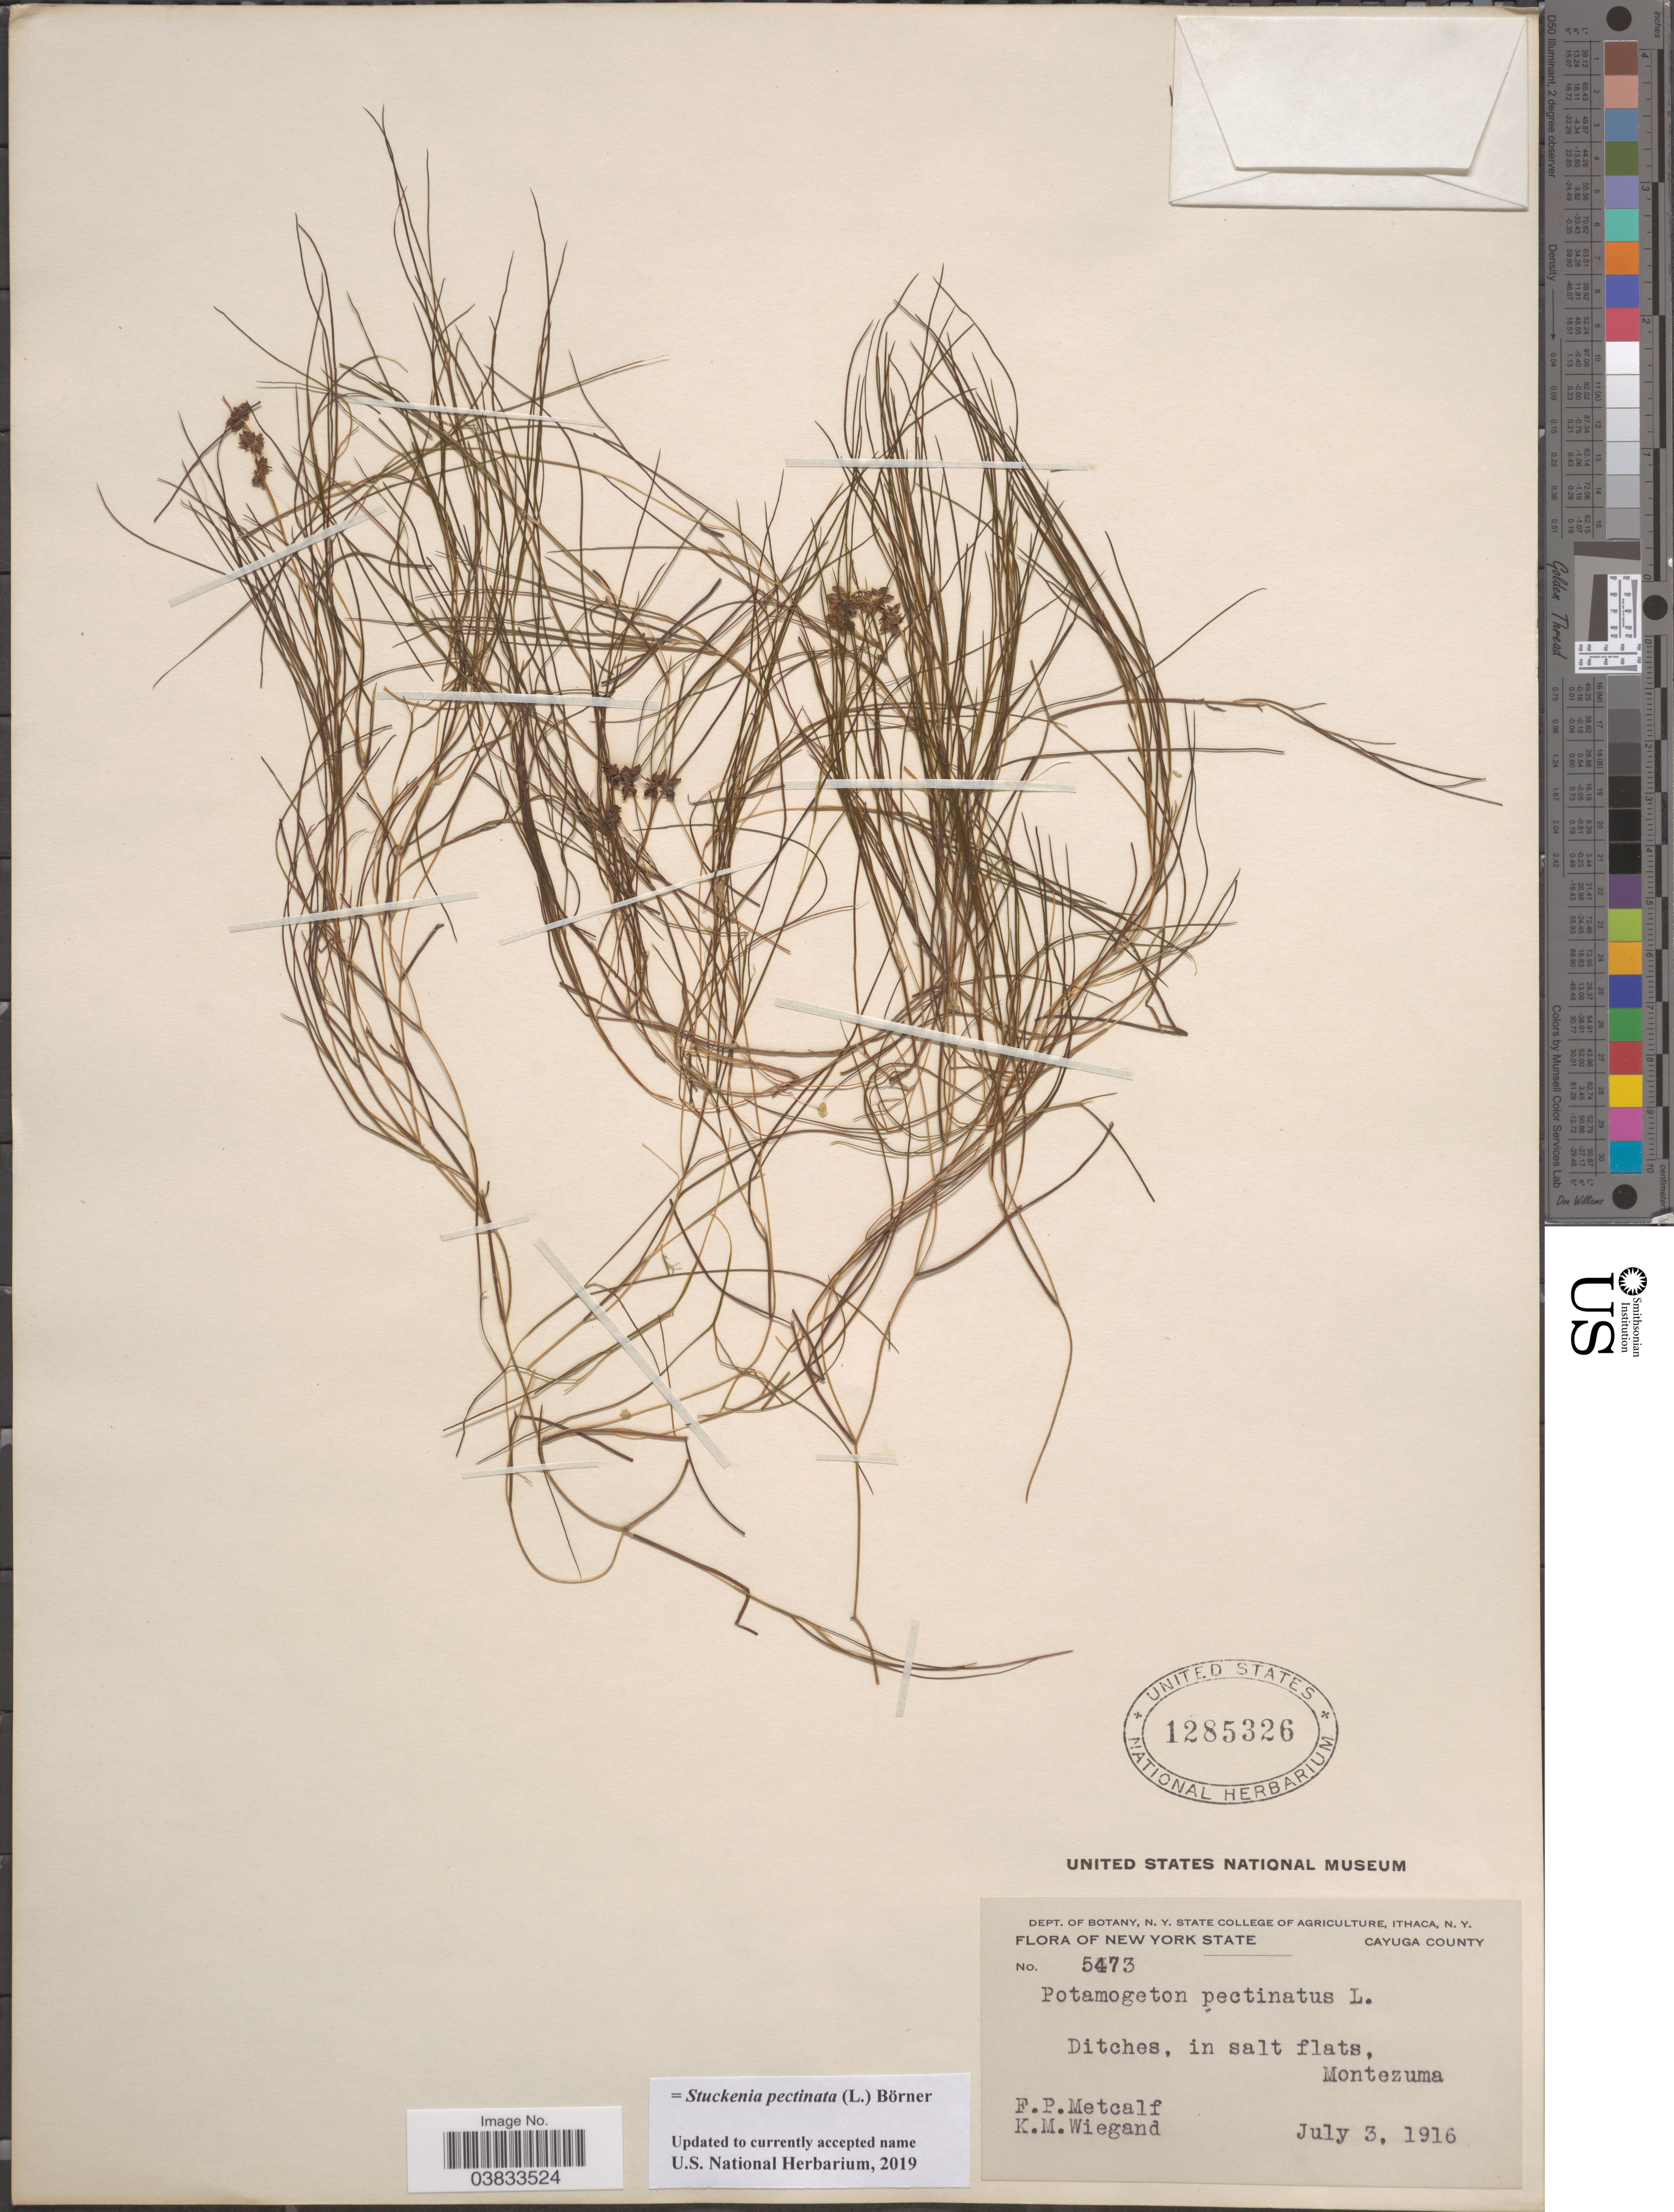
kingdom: Plantae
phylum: Tracheophyta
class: Liliopsida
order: Alismatales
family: Potamogetonaceae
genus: Stuckenia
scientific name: Stuckenia pectinata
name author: (L.) Börner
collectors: F. Metcalf & K. M. Wiegand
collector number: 5473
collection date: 1916-07-03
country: United States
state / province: New York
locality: Cayuga County. Montezuma.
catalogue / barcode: US 1285326